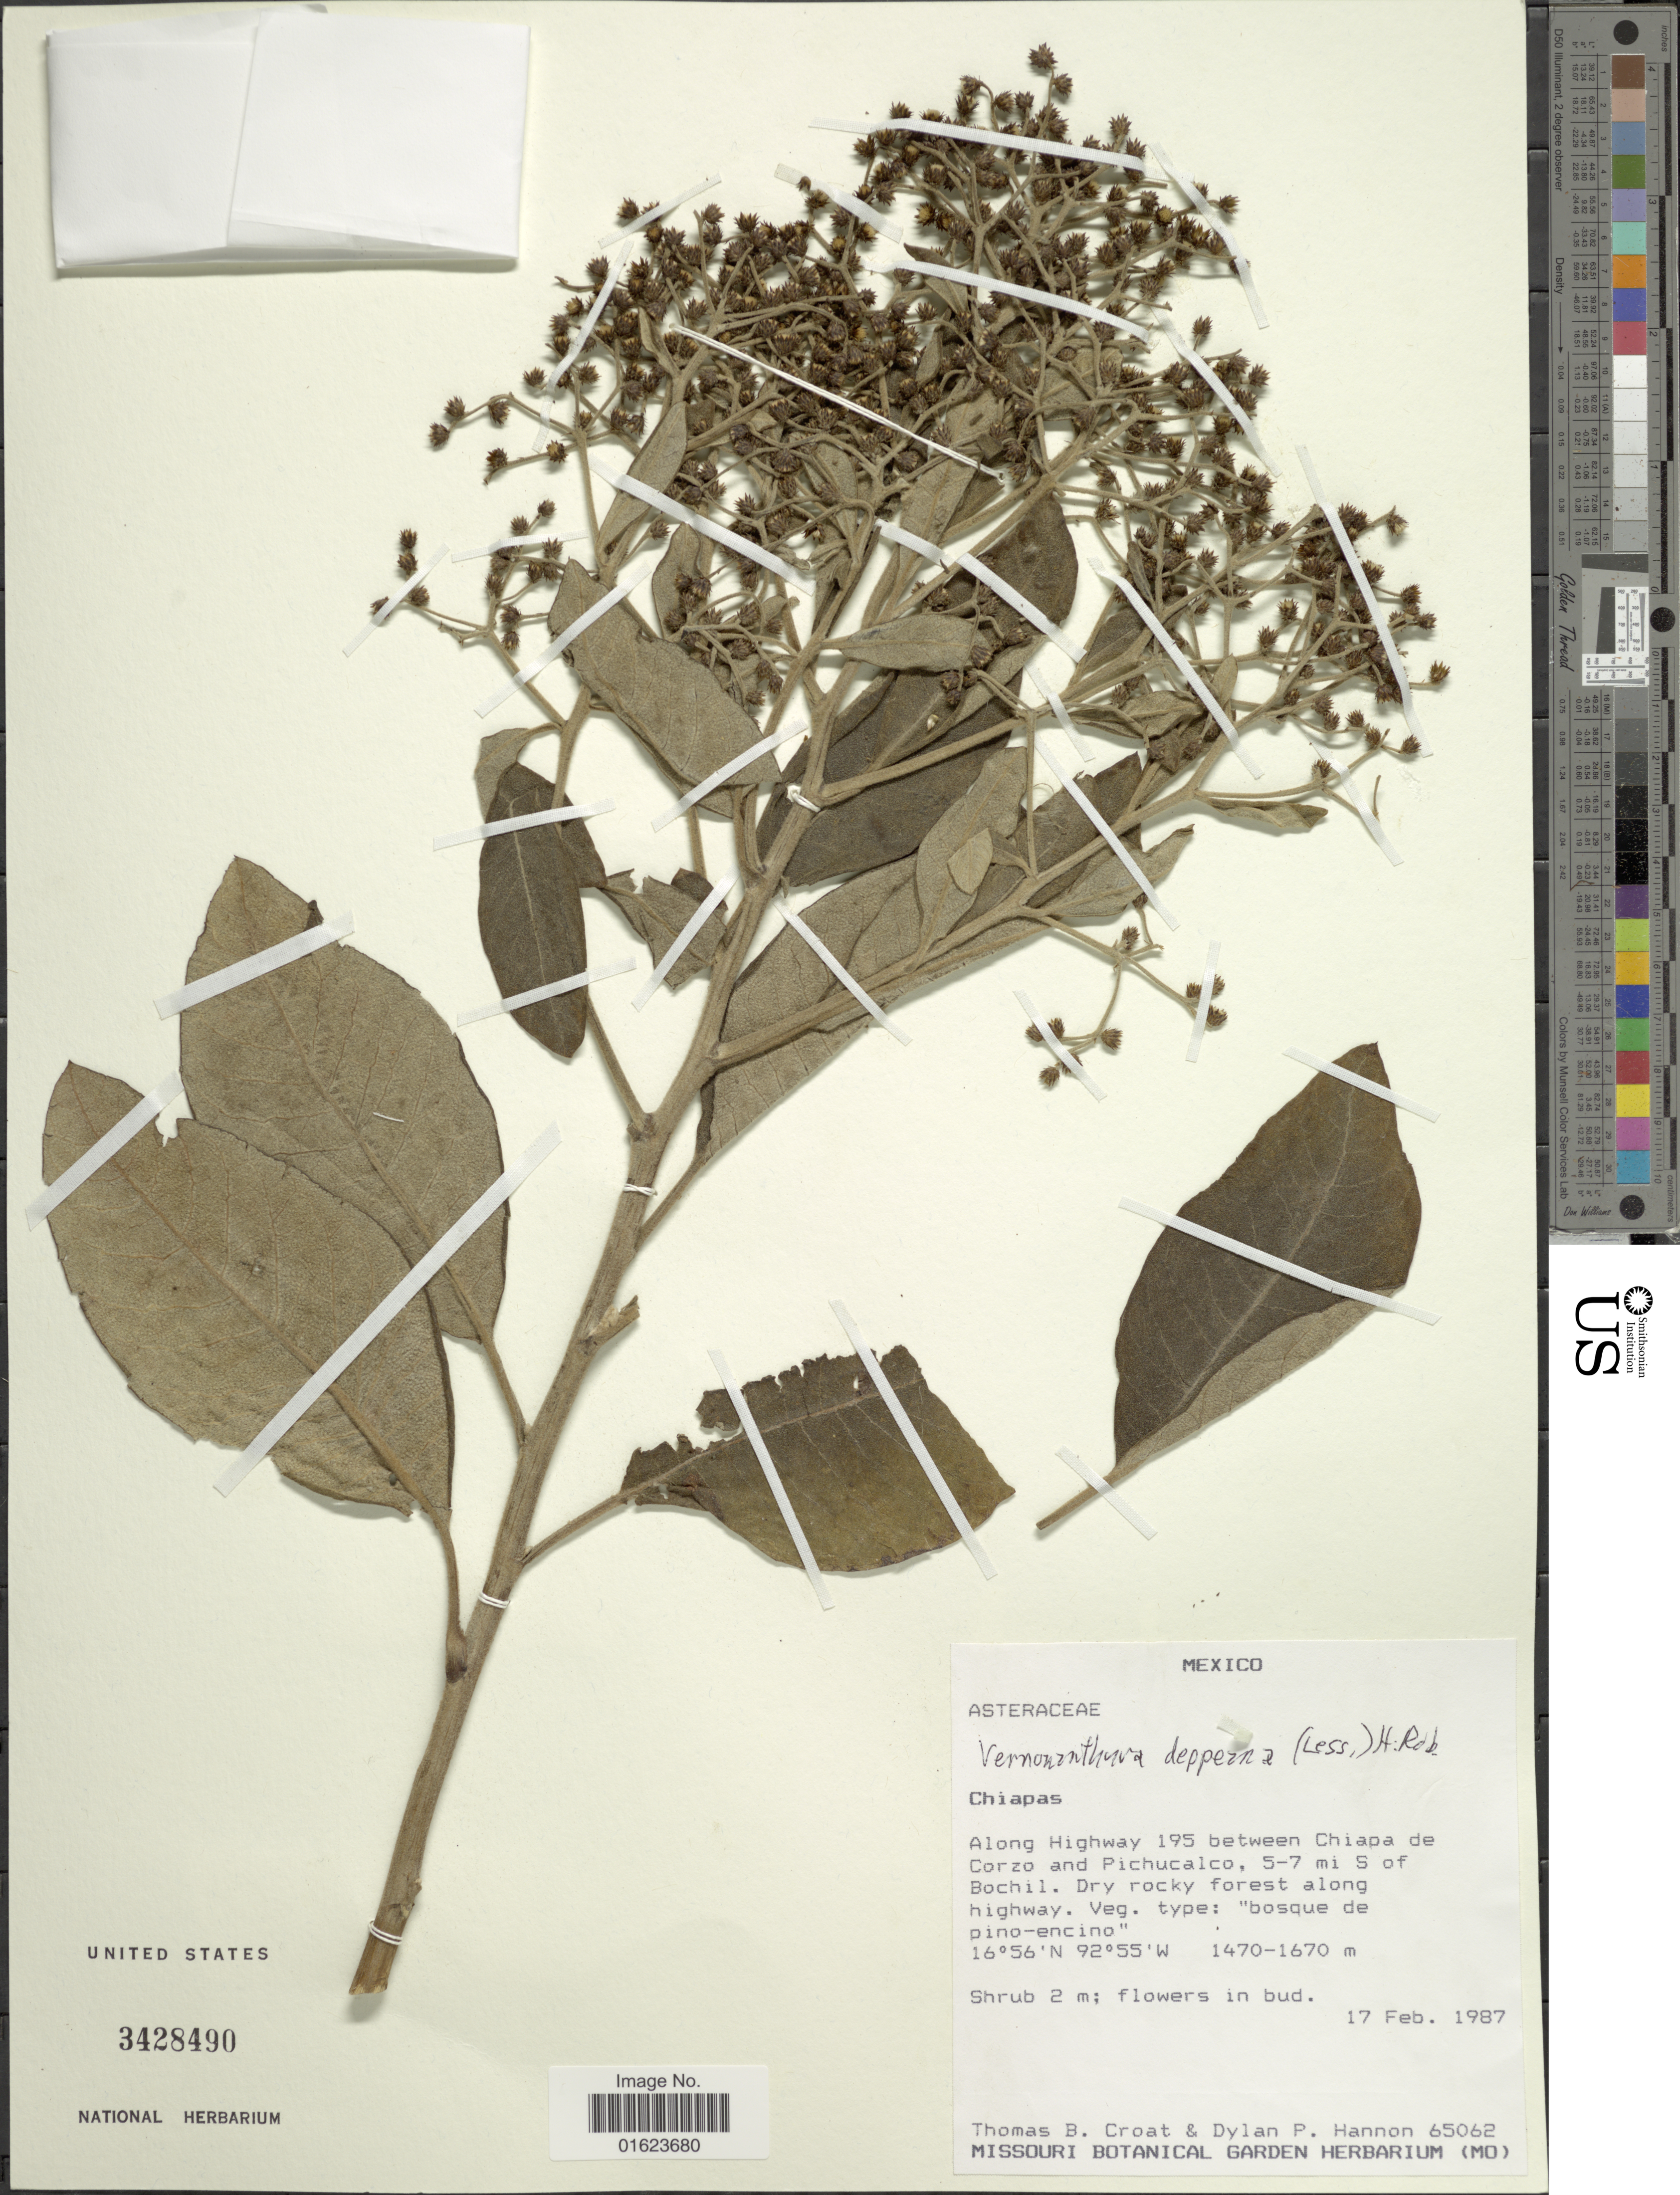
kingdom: Plantae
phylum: Tracheophyta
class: Magnoliopsida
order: Asterales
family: Asteraceae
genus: Vernonanthura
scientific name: Vernonanthura deppeana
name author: (Less.) H. Rob.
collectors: T. B. Croat & D. Hannon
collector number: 65062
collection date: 1987-02-17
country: Mexico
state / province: Chiapas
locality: Mexico, Chiapas. Along Highway 195 between Chiapa de Corzo and Pichucalco, 5-7 mi S of Bochil.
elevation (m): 1470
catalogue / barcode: US 3428490